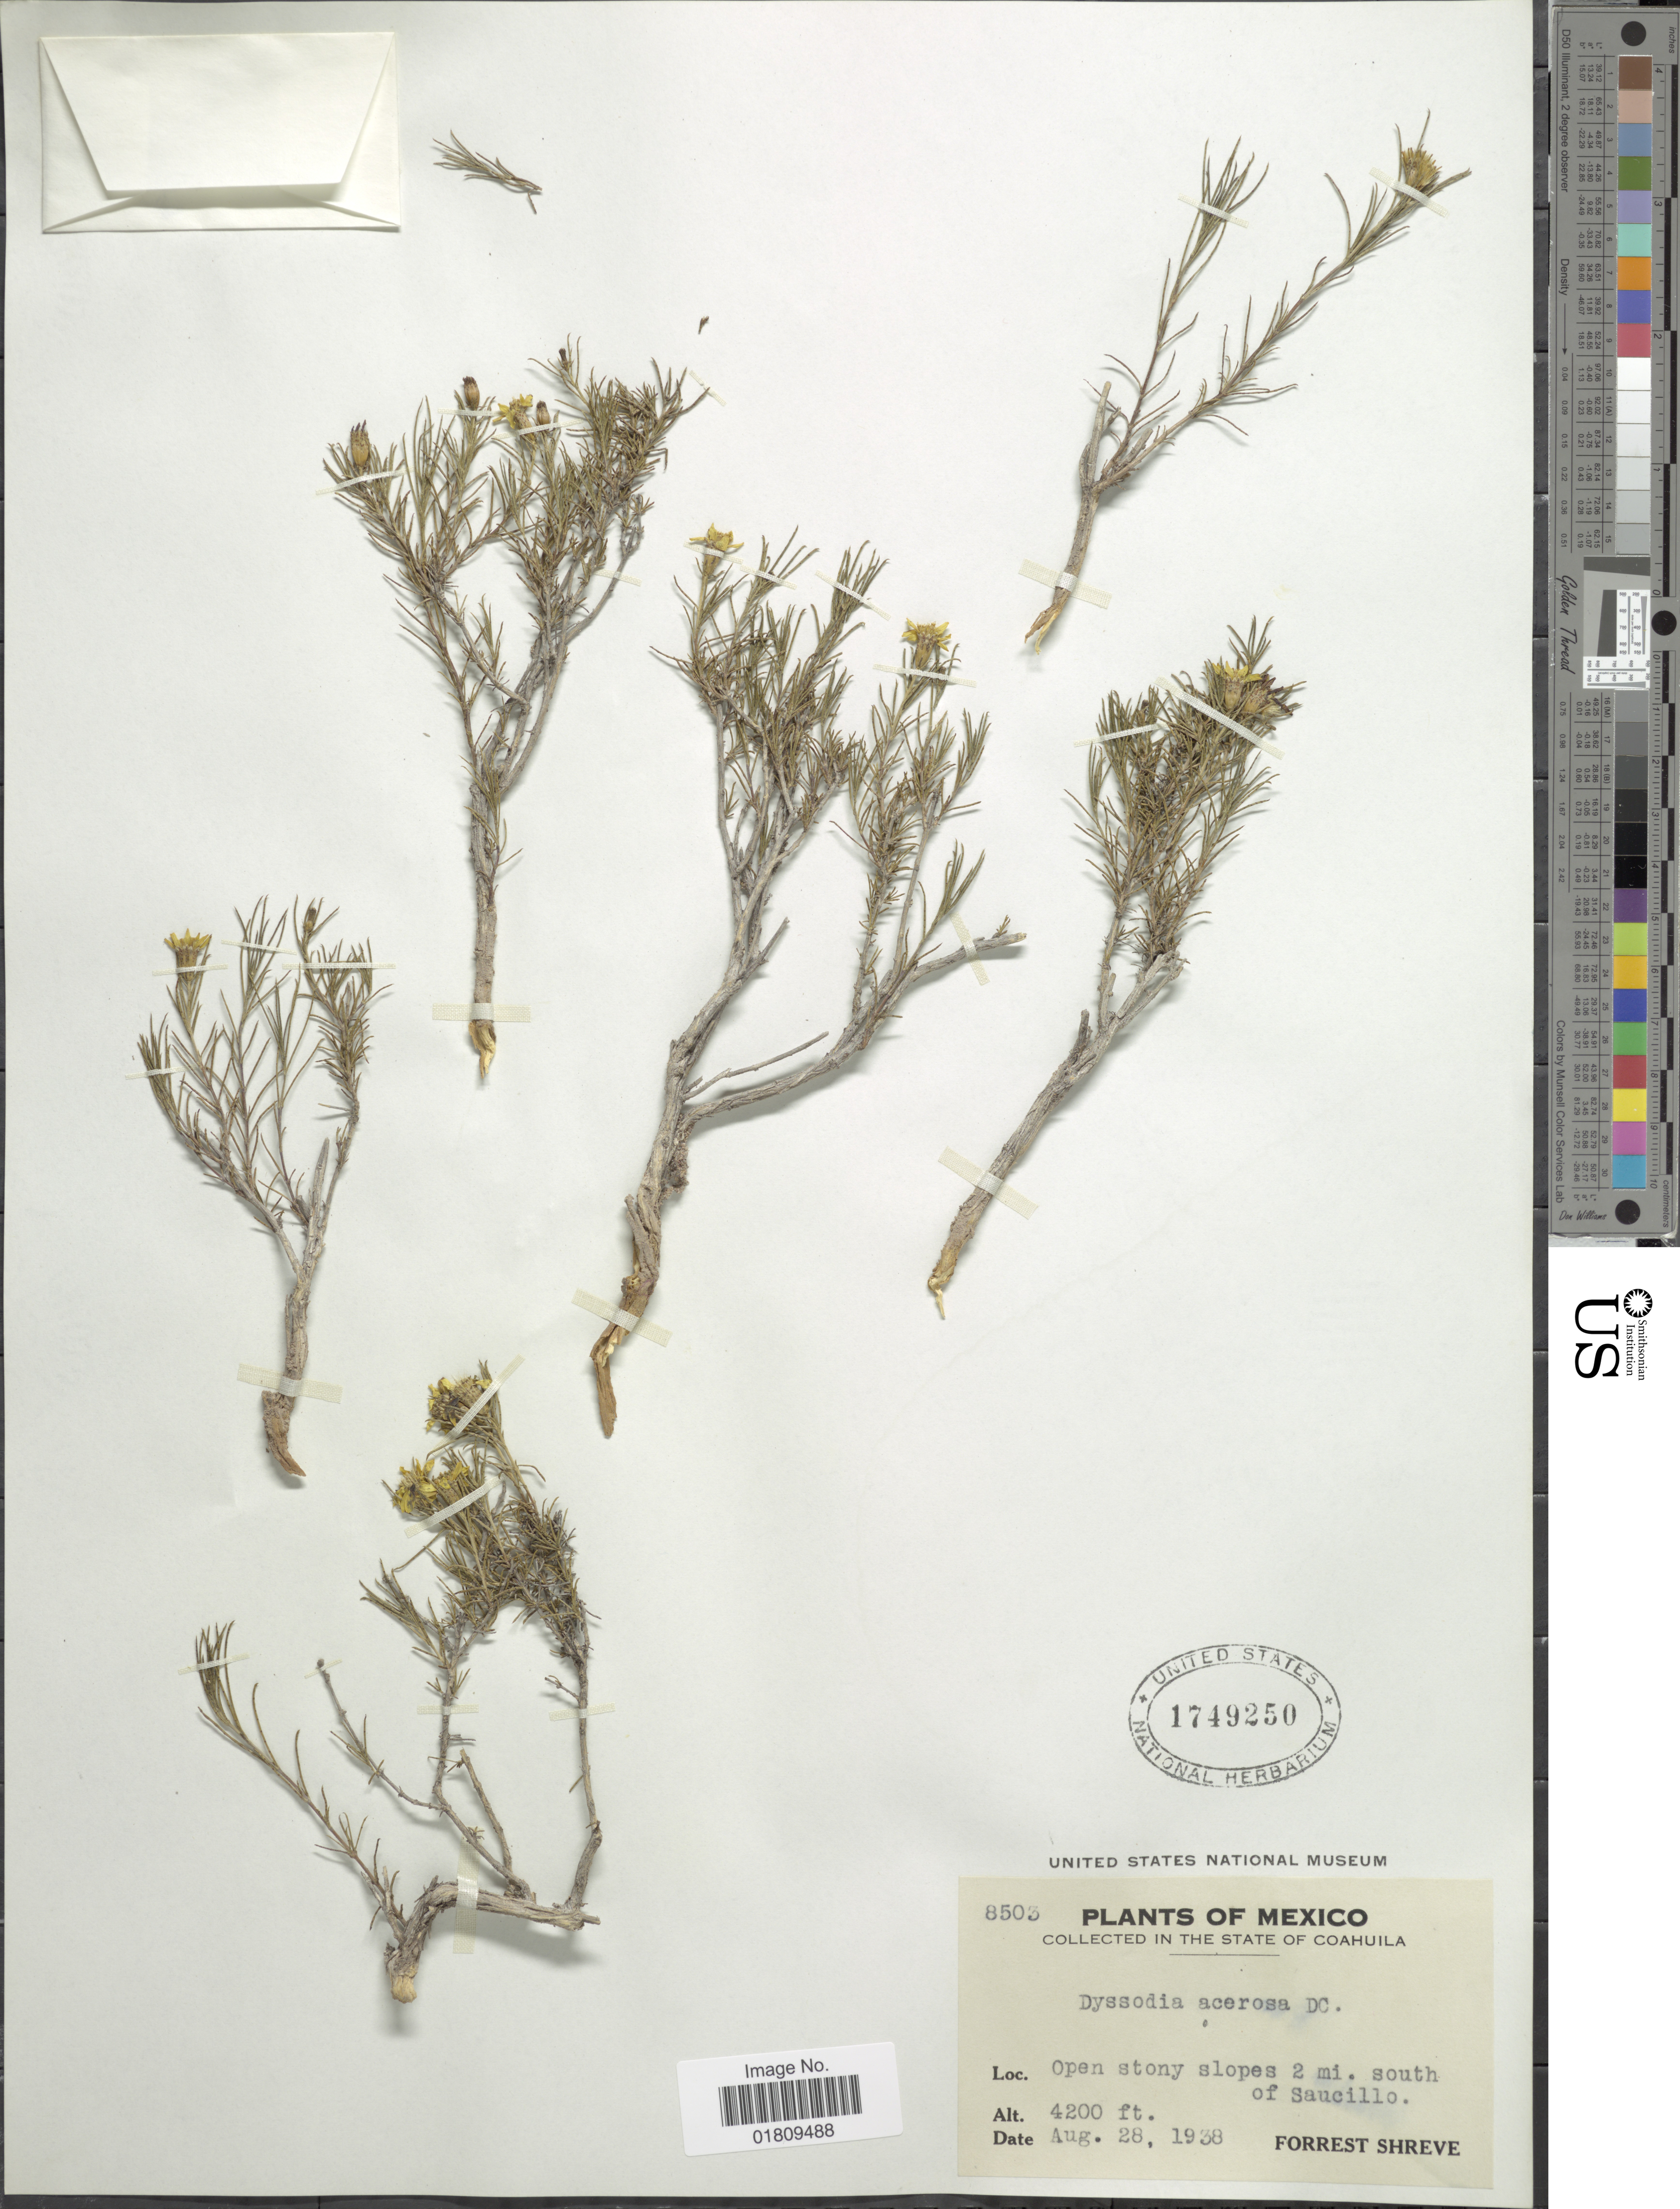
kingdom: Plantae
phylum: Tracheophyta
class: Magnoliopsida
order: Asterales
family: Asteraceae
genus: Dyssodia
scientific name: Dyssodia acerosa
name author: DC.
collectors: F. Shreve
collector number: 8503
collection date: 1938-08-28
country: Mexico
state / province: Coahuila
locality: Open stony slopes 2 mi. south of Saucillo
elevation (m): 1280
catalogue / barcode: US 1749250